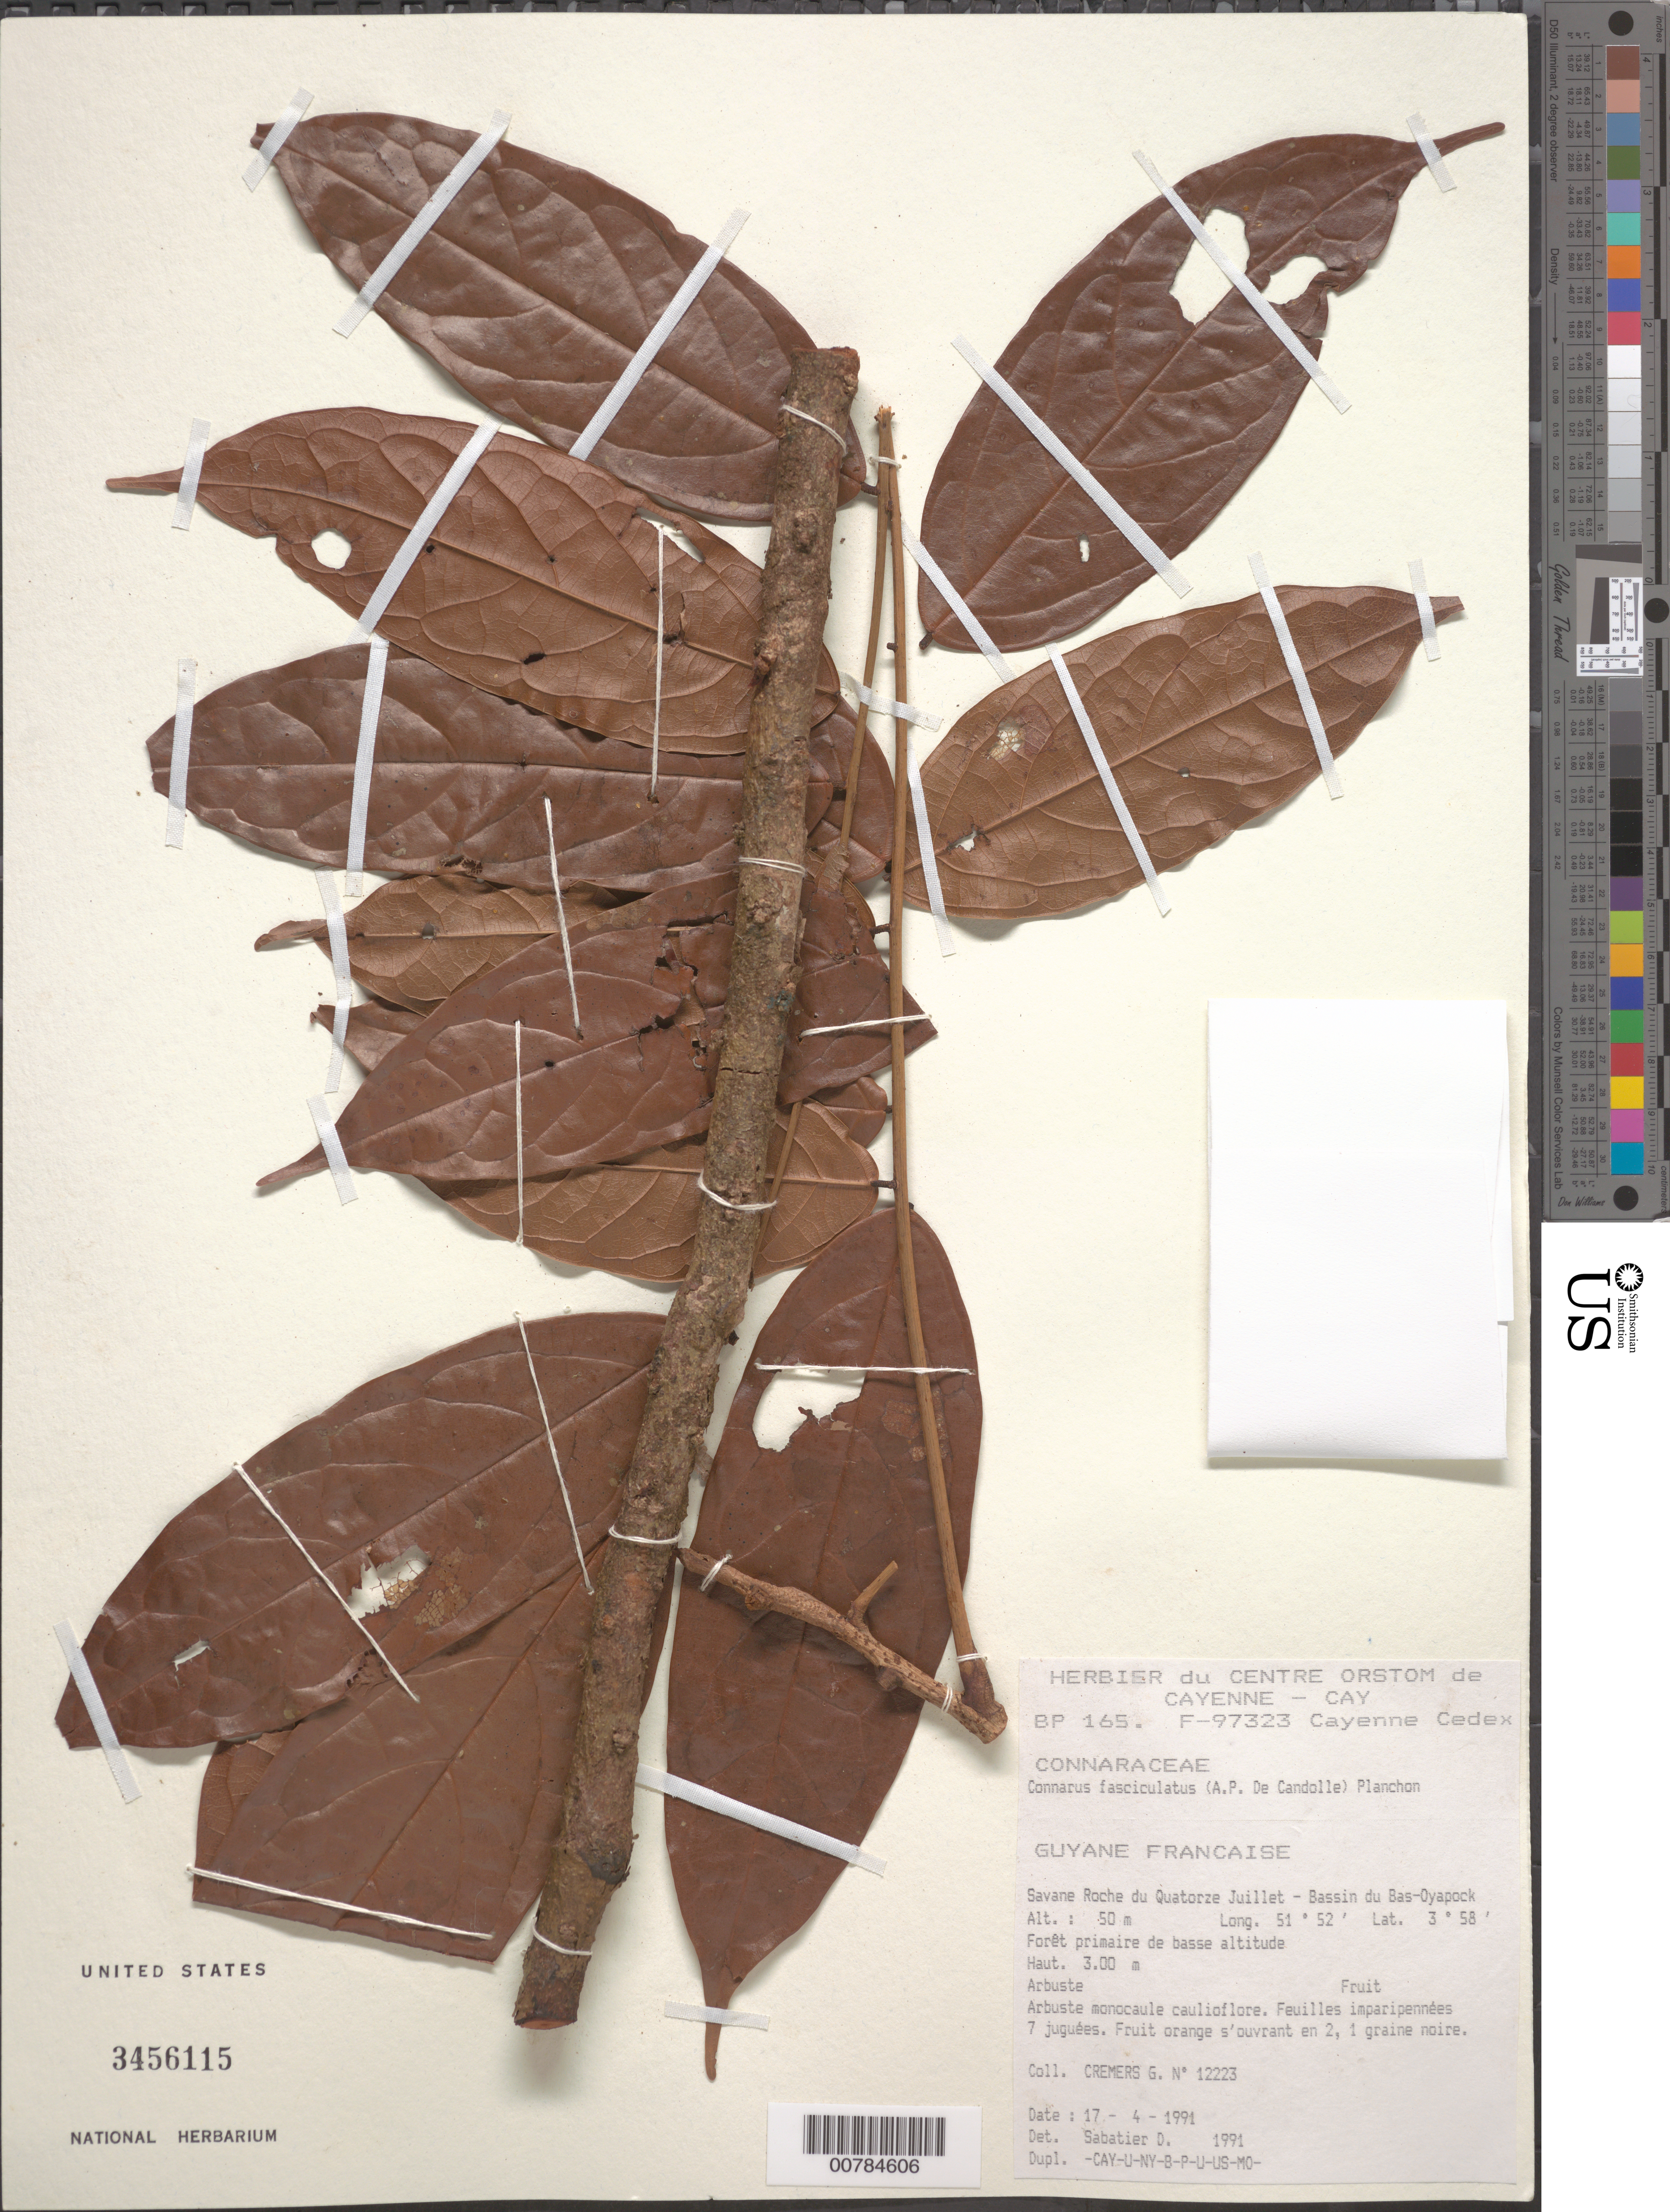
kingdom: Plantae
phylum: Tracheophyta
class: Magnoliopsida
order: Oxalidales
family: Connaraceae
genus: Connarus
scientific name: Connarus fasciculatus subsp. fasciculatus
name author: (DC.) Planch.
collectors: G. Cremers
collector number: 12223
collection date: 1991-04-17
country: French Guiana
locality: Guyane Francaise. Savane Roche du Quatorze Juillet - Bassin du Bas-Oyapock.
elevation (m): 50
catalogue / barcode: US 3456115